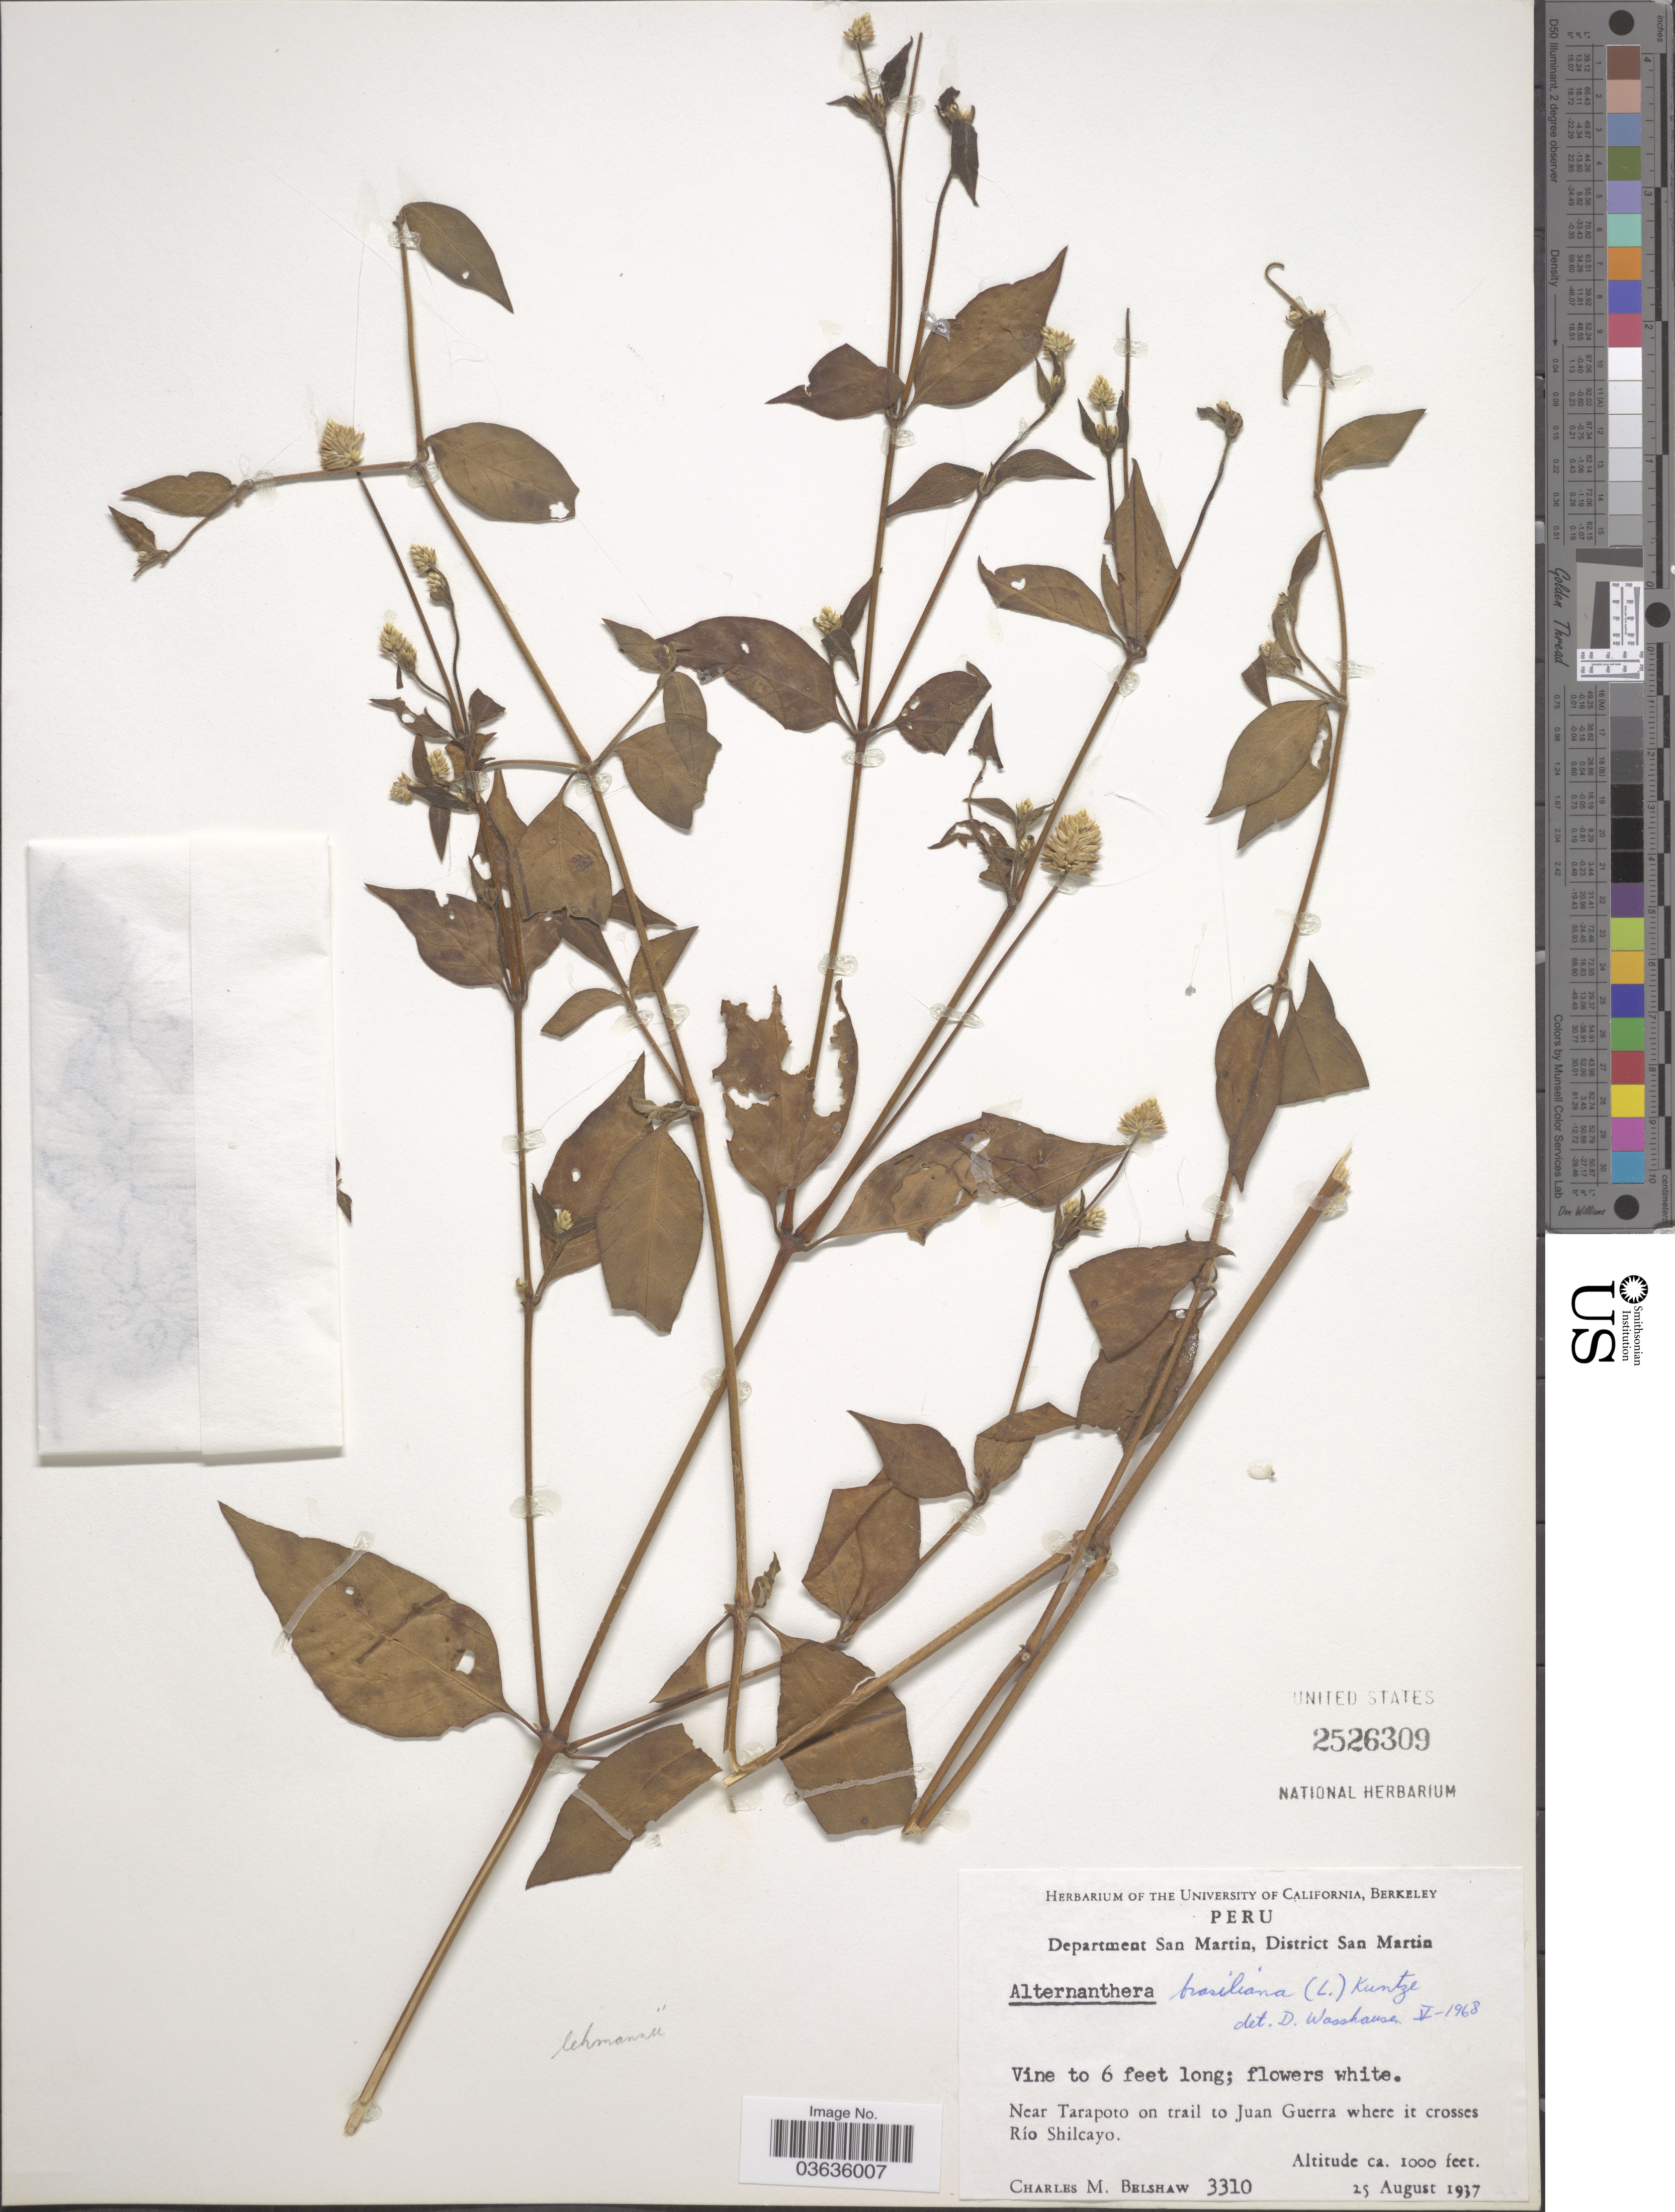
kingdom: Plantae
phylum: Tracheophyta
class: Magnoliopsida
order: Caryophyllales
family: Amaranthaceae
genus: Alternanthera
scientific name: Alternanthera brasiliana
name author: (L.) Kuntze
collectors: C. Shaw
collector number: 3310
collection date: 1937-08-25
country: Peru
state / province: San Martín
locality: Department San Martin, District San Martin. Near Tarapoto on trail to Juan Guerra where it crosses Río Shilcayo.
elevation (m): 305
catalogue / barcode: US 2526309